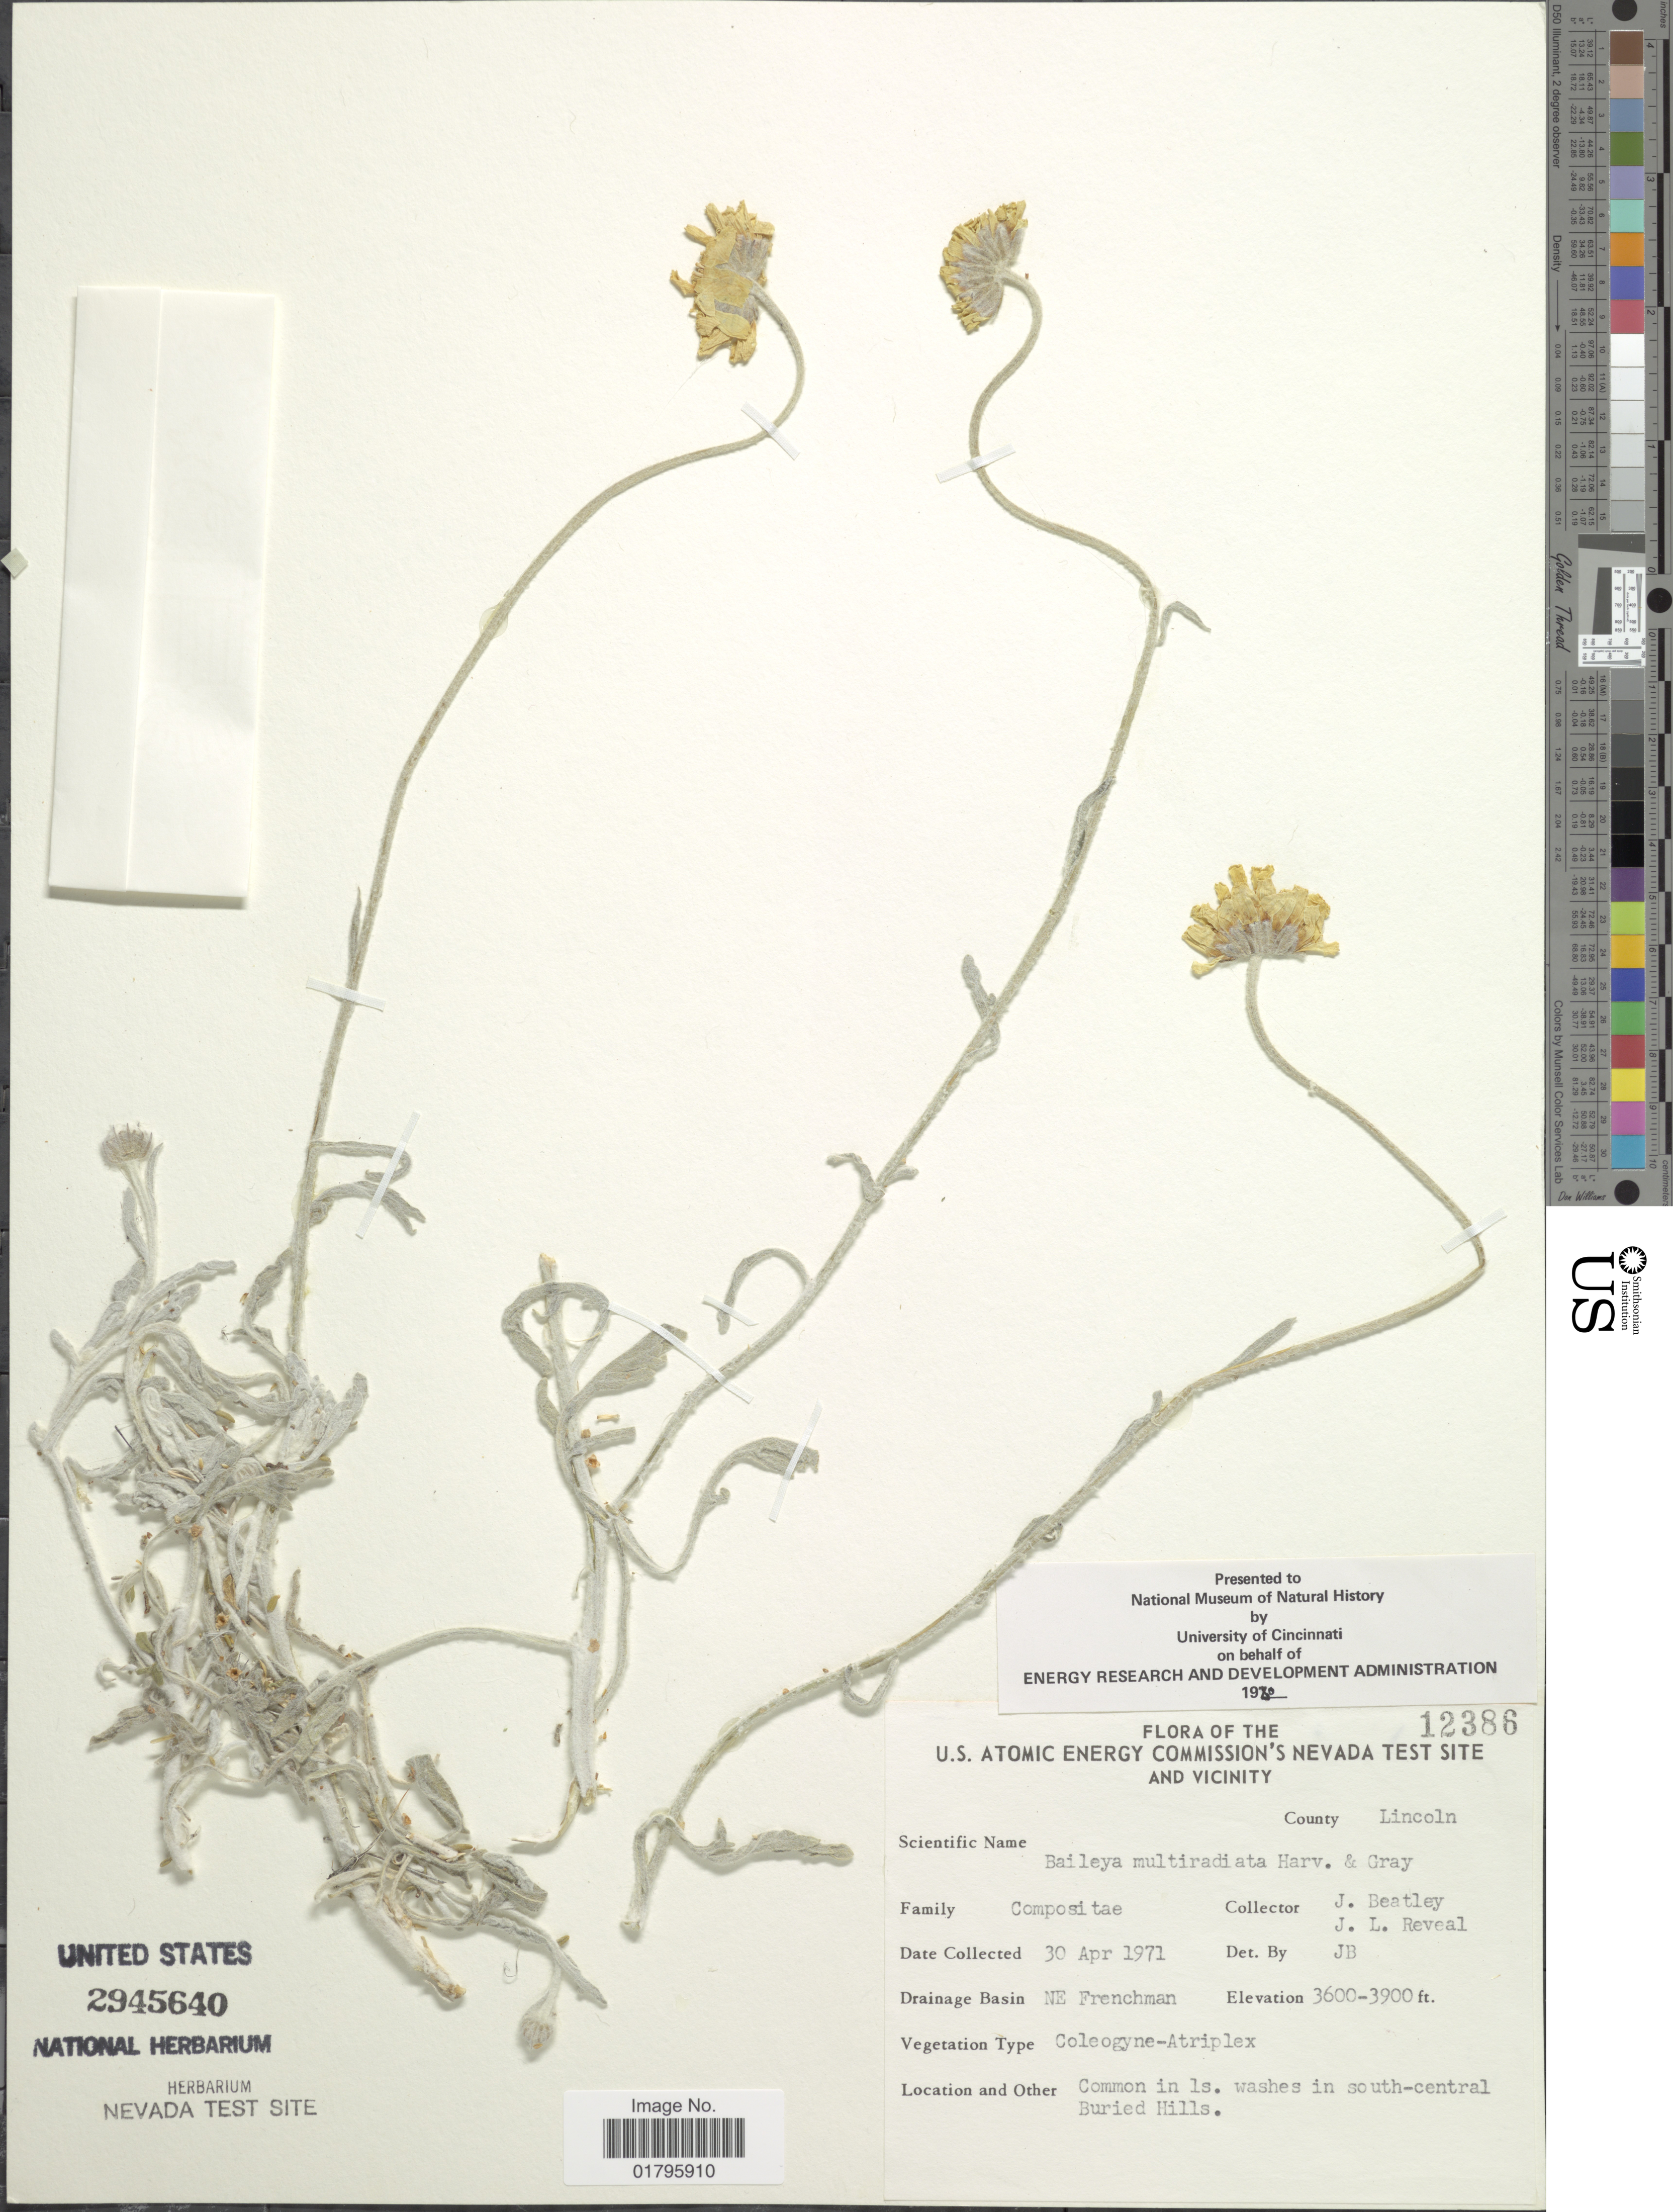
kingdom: Plantae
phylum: Tracheophyta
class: Magnoliopsida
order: Asterales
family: Asteraceae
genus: Baileya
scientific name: Baileya multiradiata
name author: Harv. & A. Gray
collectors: J. C. Beatley & J. Reveal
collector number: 12386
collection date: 1971-04-30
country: United States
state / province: Nevada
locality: U.S. Atomic Energy Commission's Nevada Test site and Vicinity, NE Frenchman, Common in Is. washes in south-central Buried Hills. County Lincoln.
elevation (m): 1097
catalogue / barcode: US 2945640